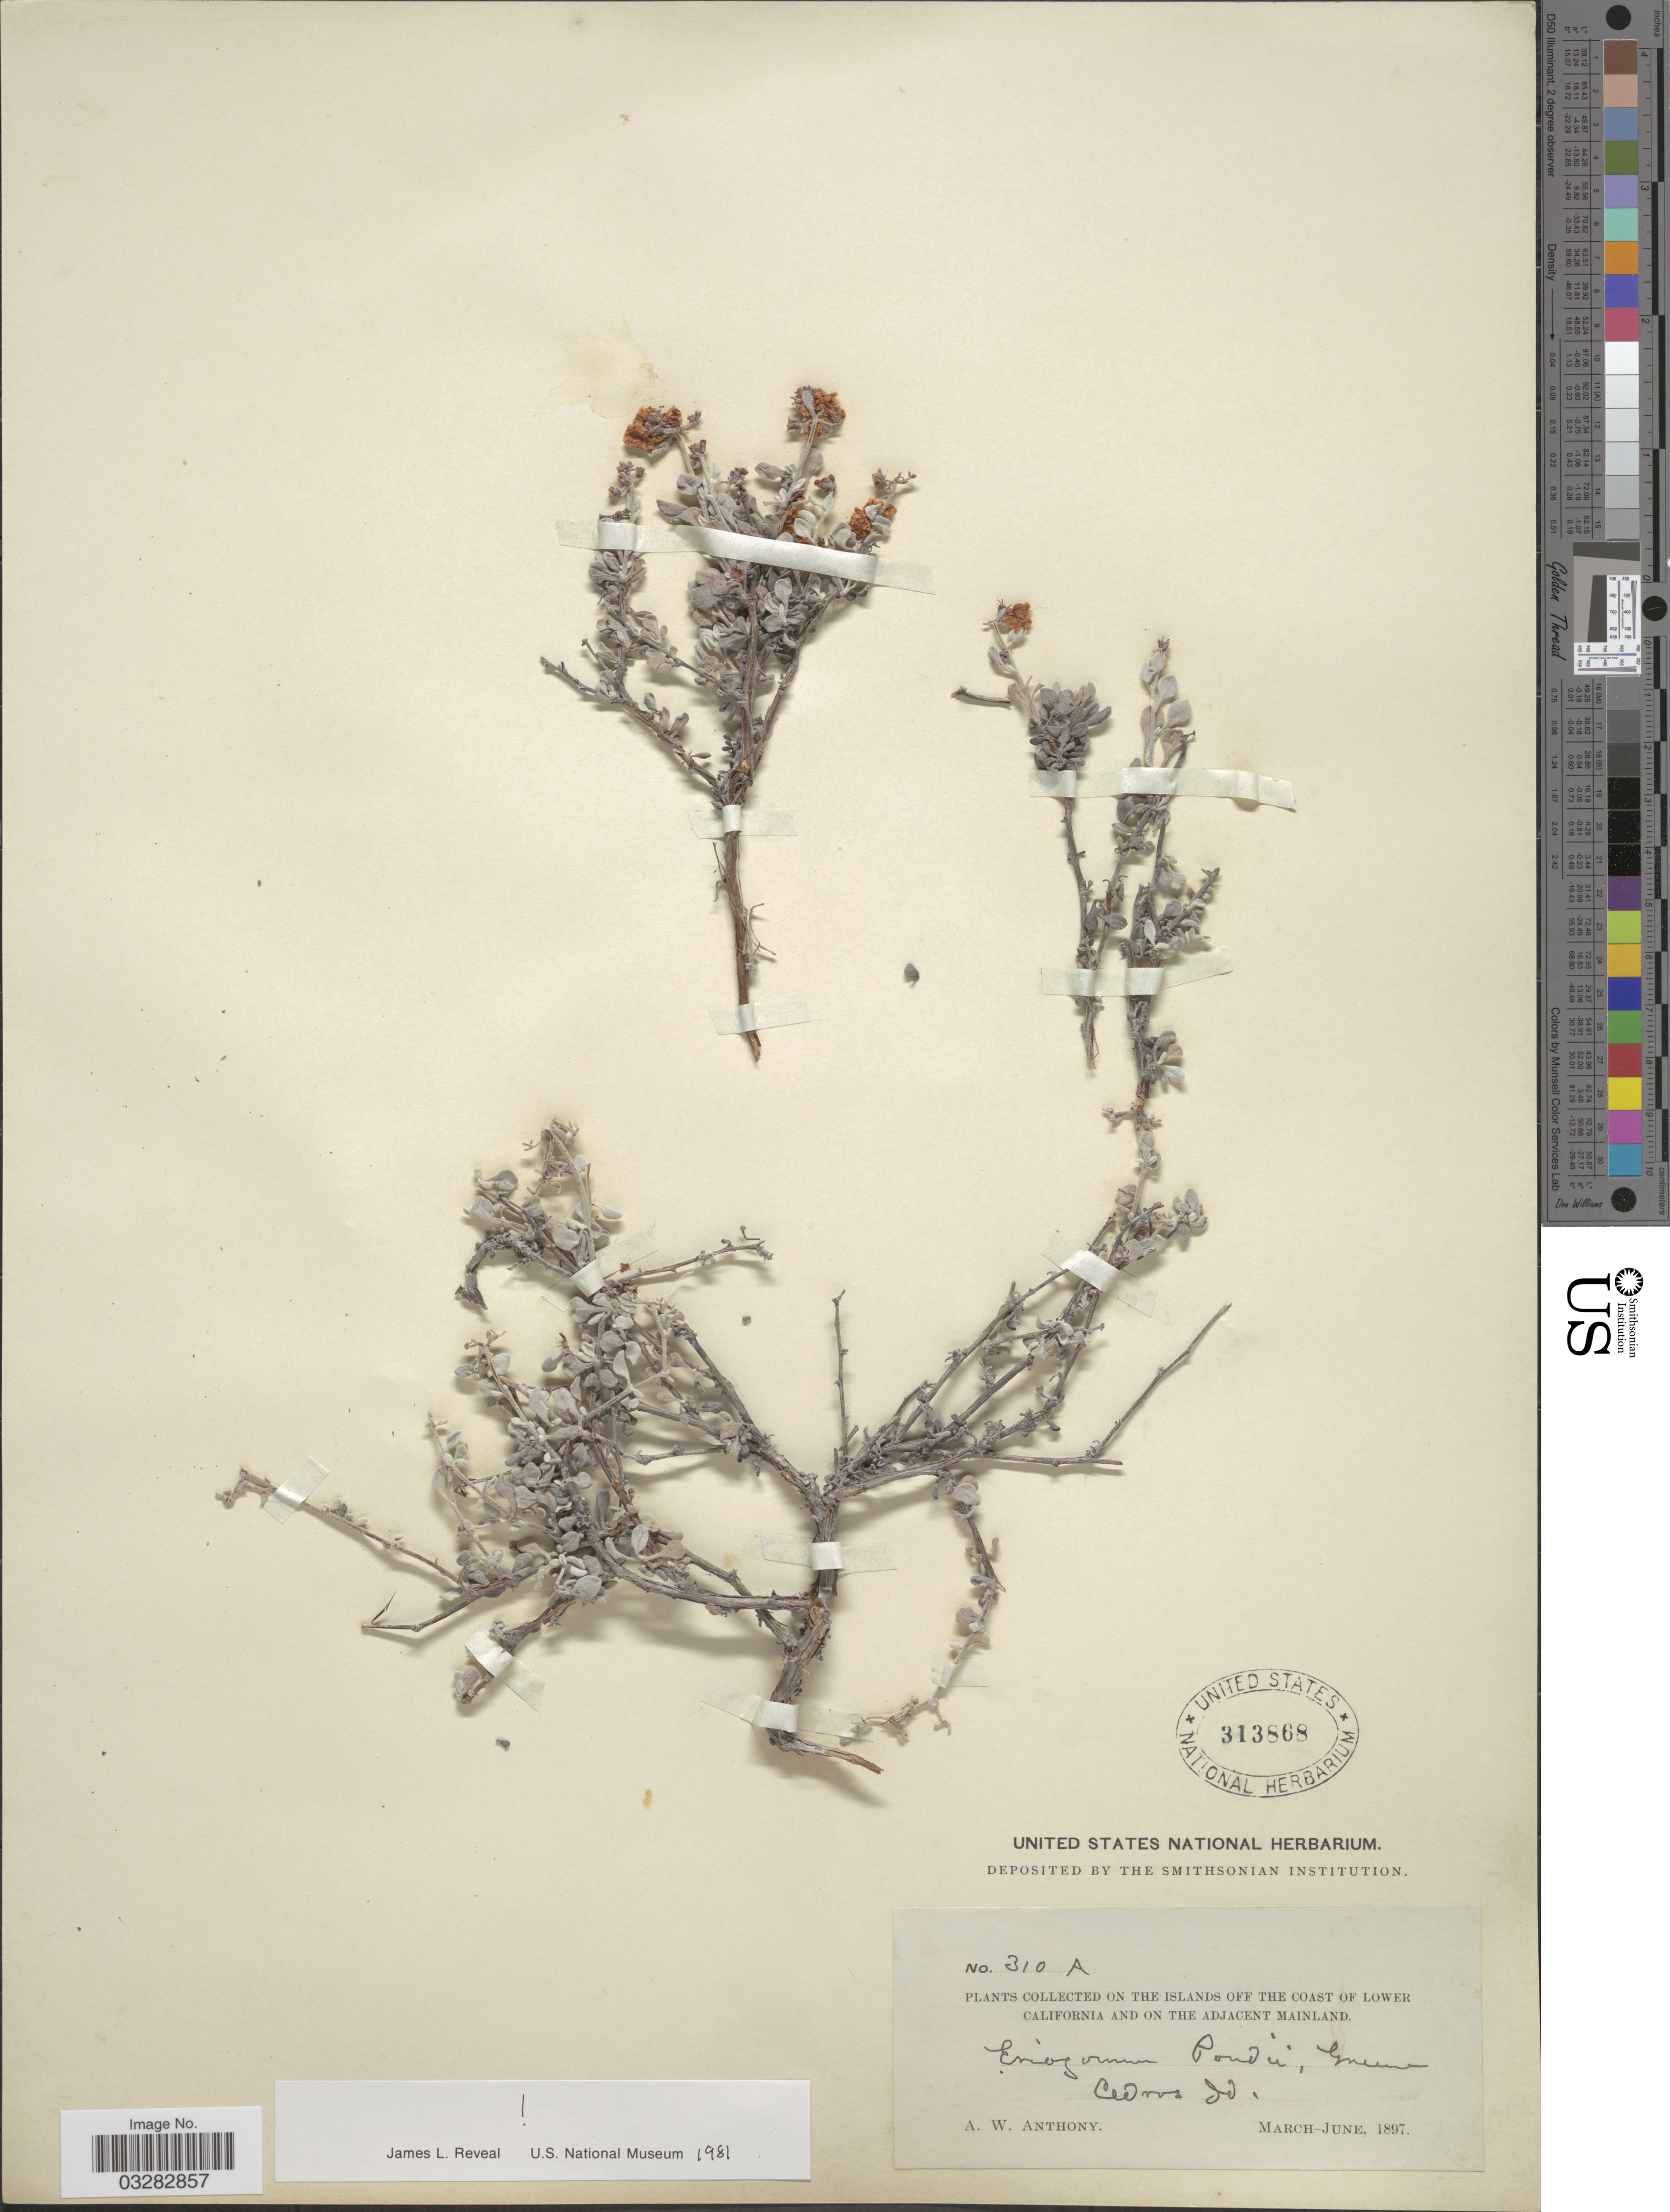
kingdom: Plantae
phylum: Tracheophyta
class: Magnoliopsida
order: Caryophyllales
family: Polygonaceae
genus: Eriogonum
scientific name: Eriogonum pondii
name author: Greene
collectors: A. W. Anthony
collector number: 310 A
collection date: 1897-03/1897-06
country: Mexico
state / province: Baja California Norte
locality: On the Islands off the coast of Lower California and on the adjacent mainland. Cedros Id.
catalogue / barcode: US 313868